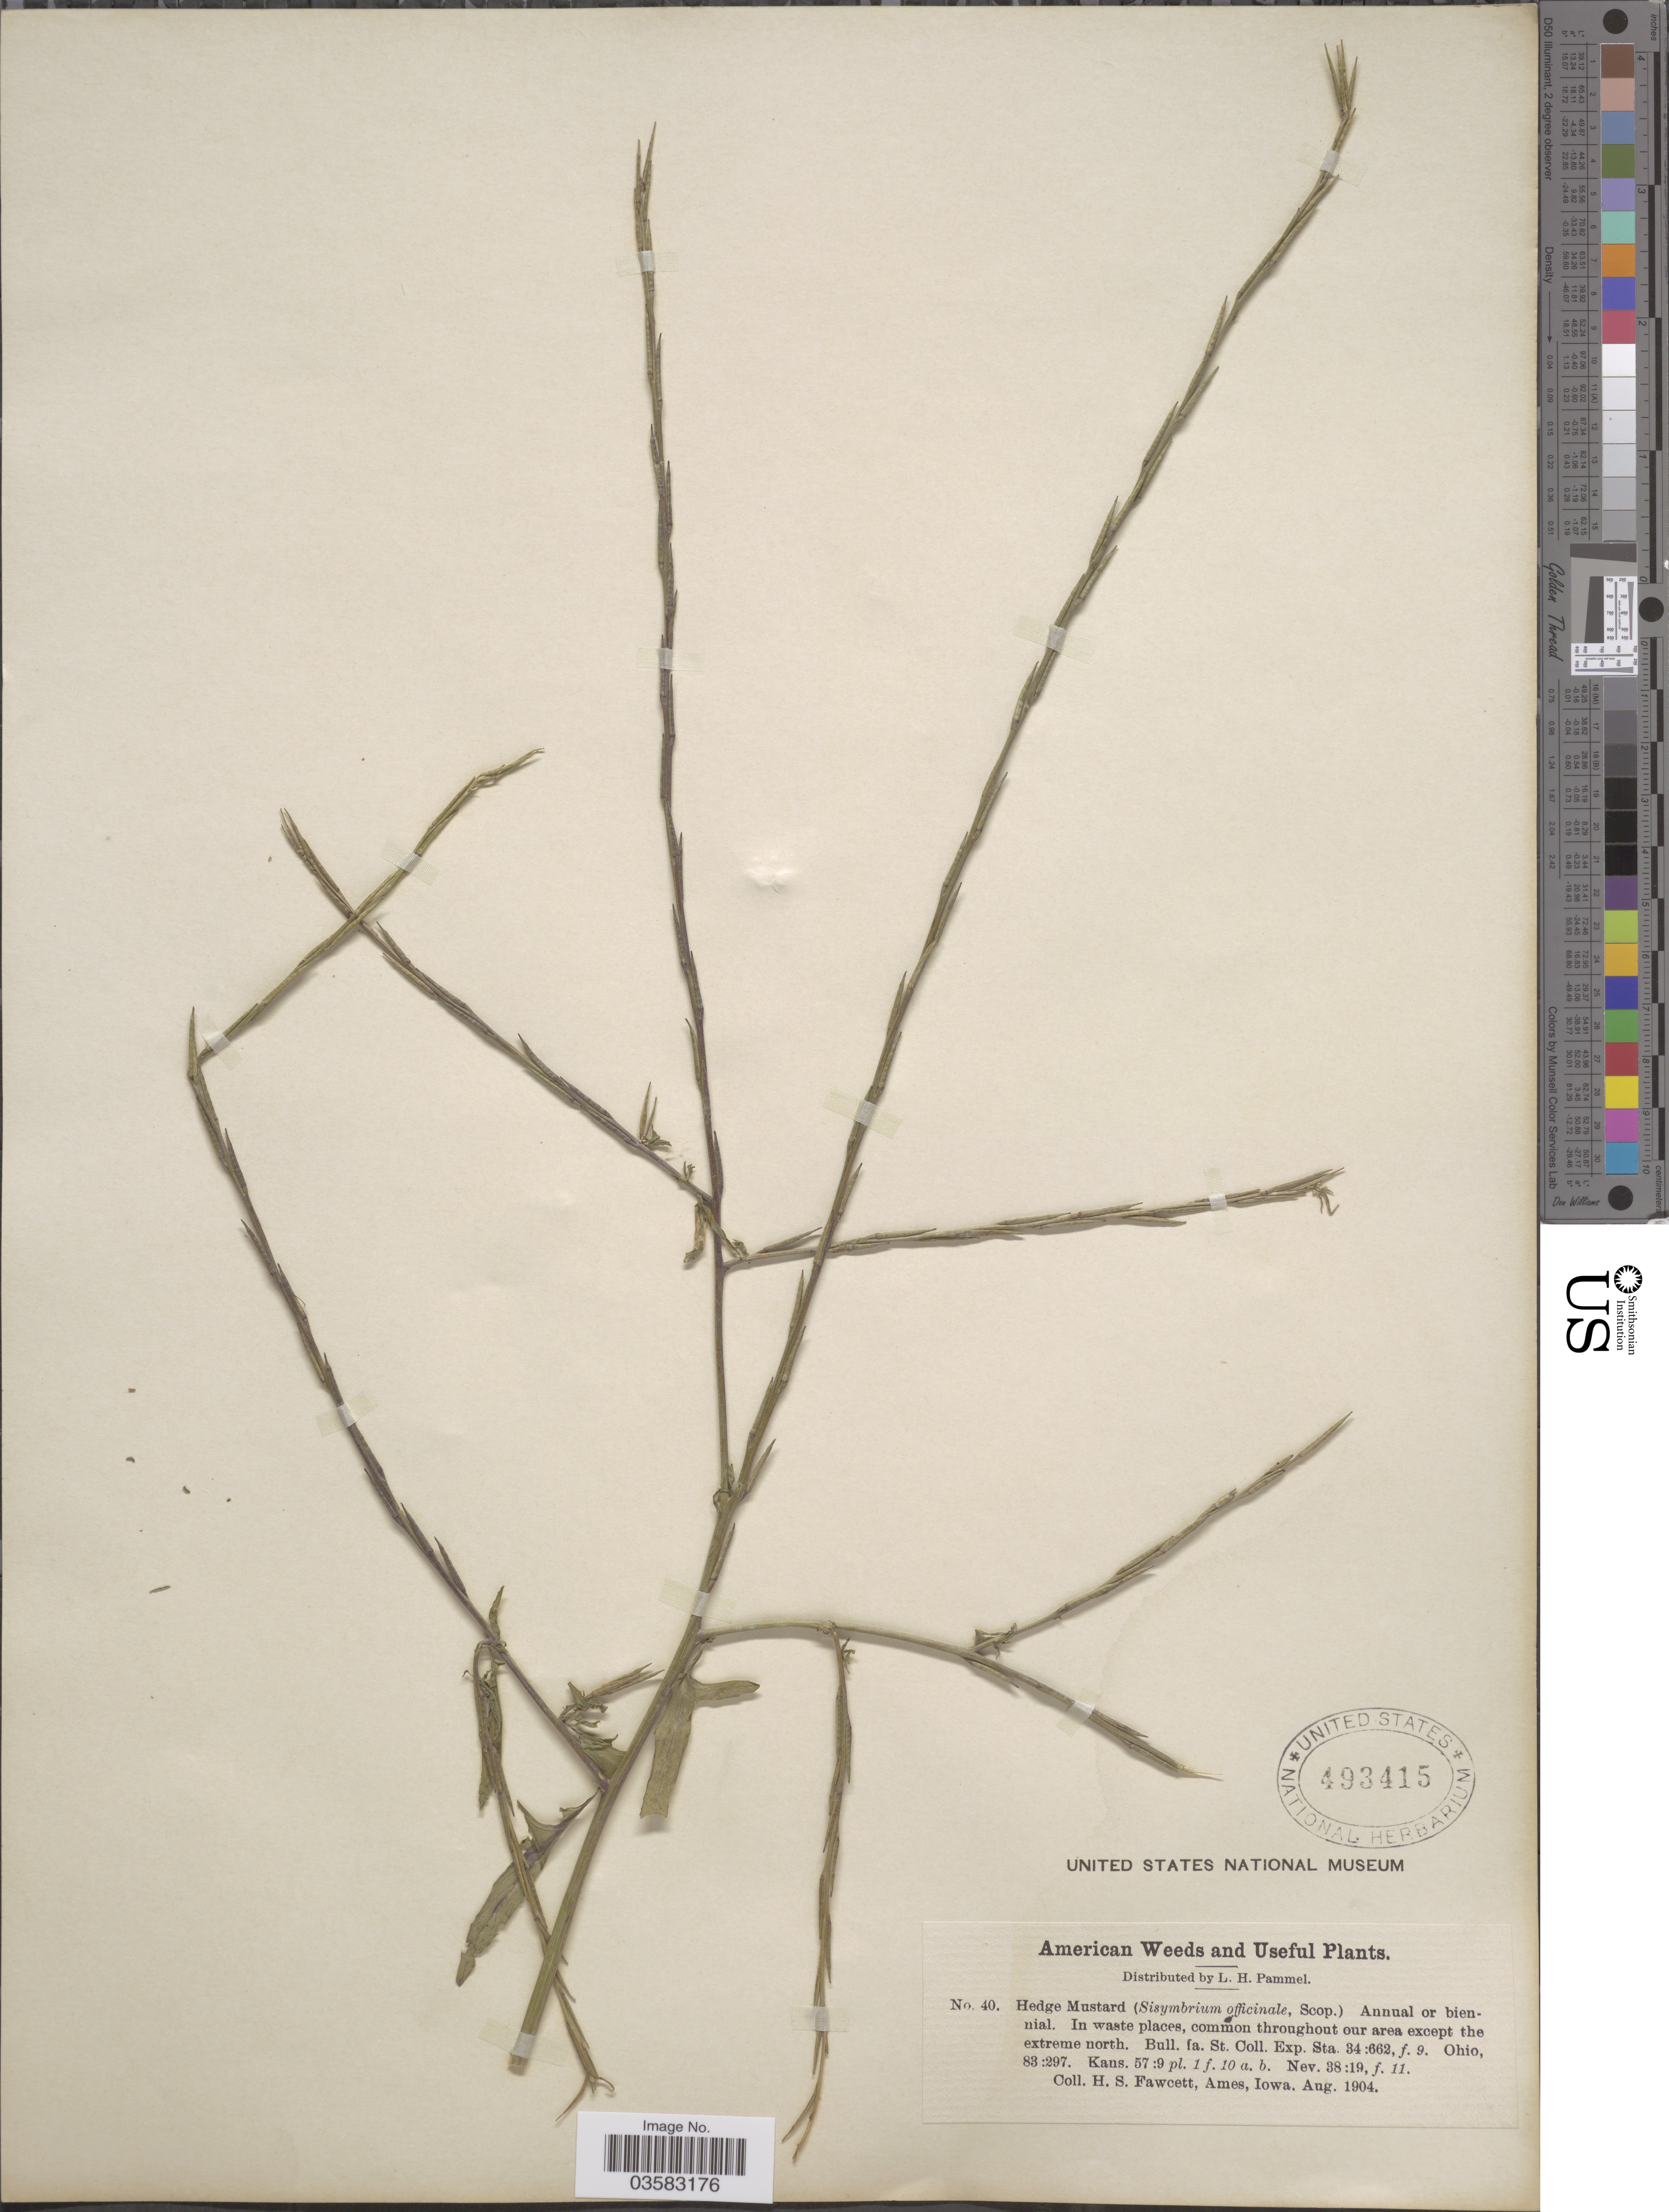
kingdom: Plantae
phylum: Tracheophyta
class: Magnoliopsida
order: Brassicales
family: Brassicaceae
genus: Sisymbrium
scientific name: Sisymbrium officinale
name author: (L.) Scop.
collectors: H. Fawcett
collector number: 40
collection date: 1904-08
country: United States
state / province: Iowa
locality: In waste places, common throughout our area except the extreme north.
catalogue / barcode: US 493415